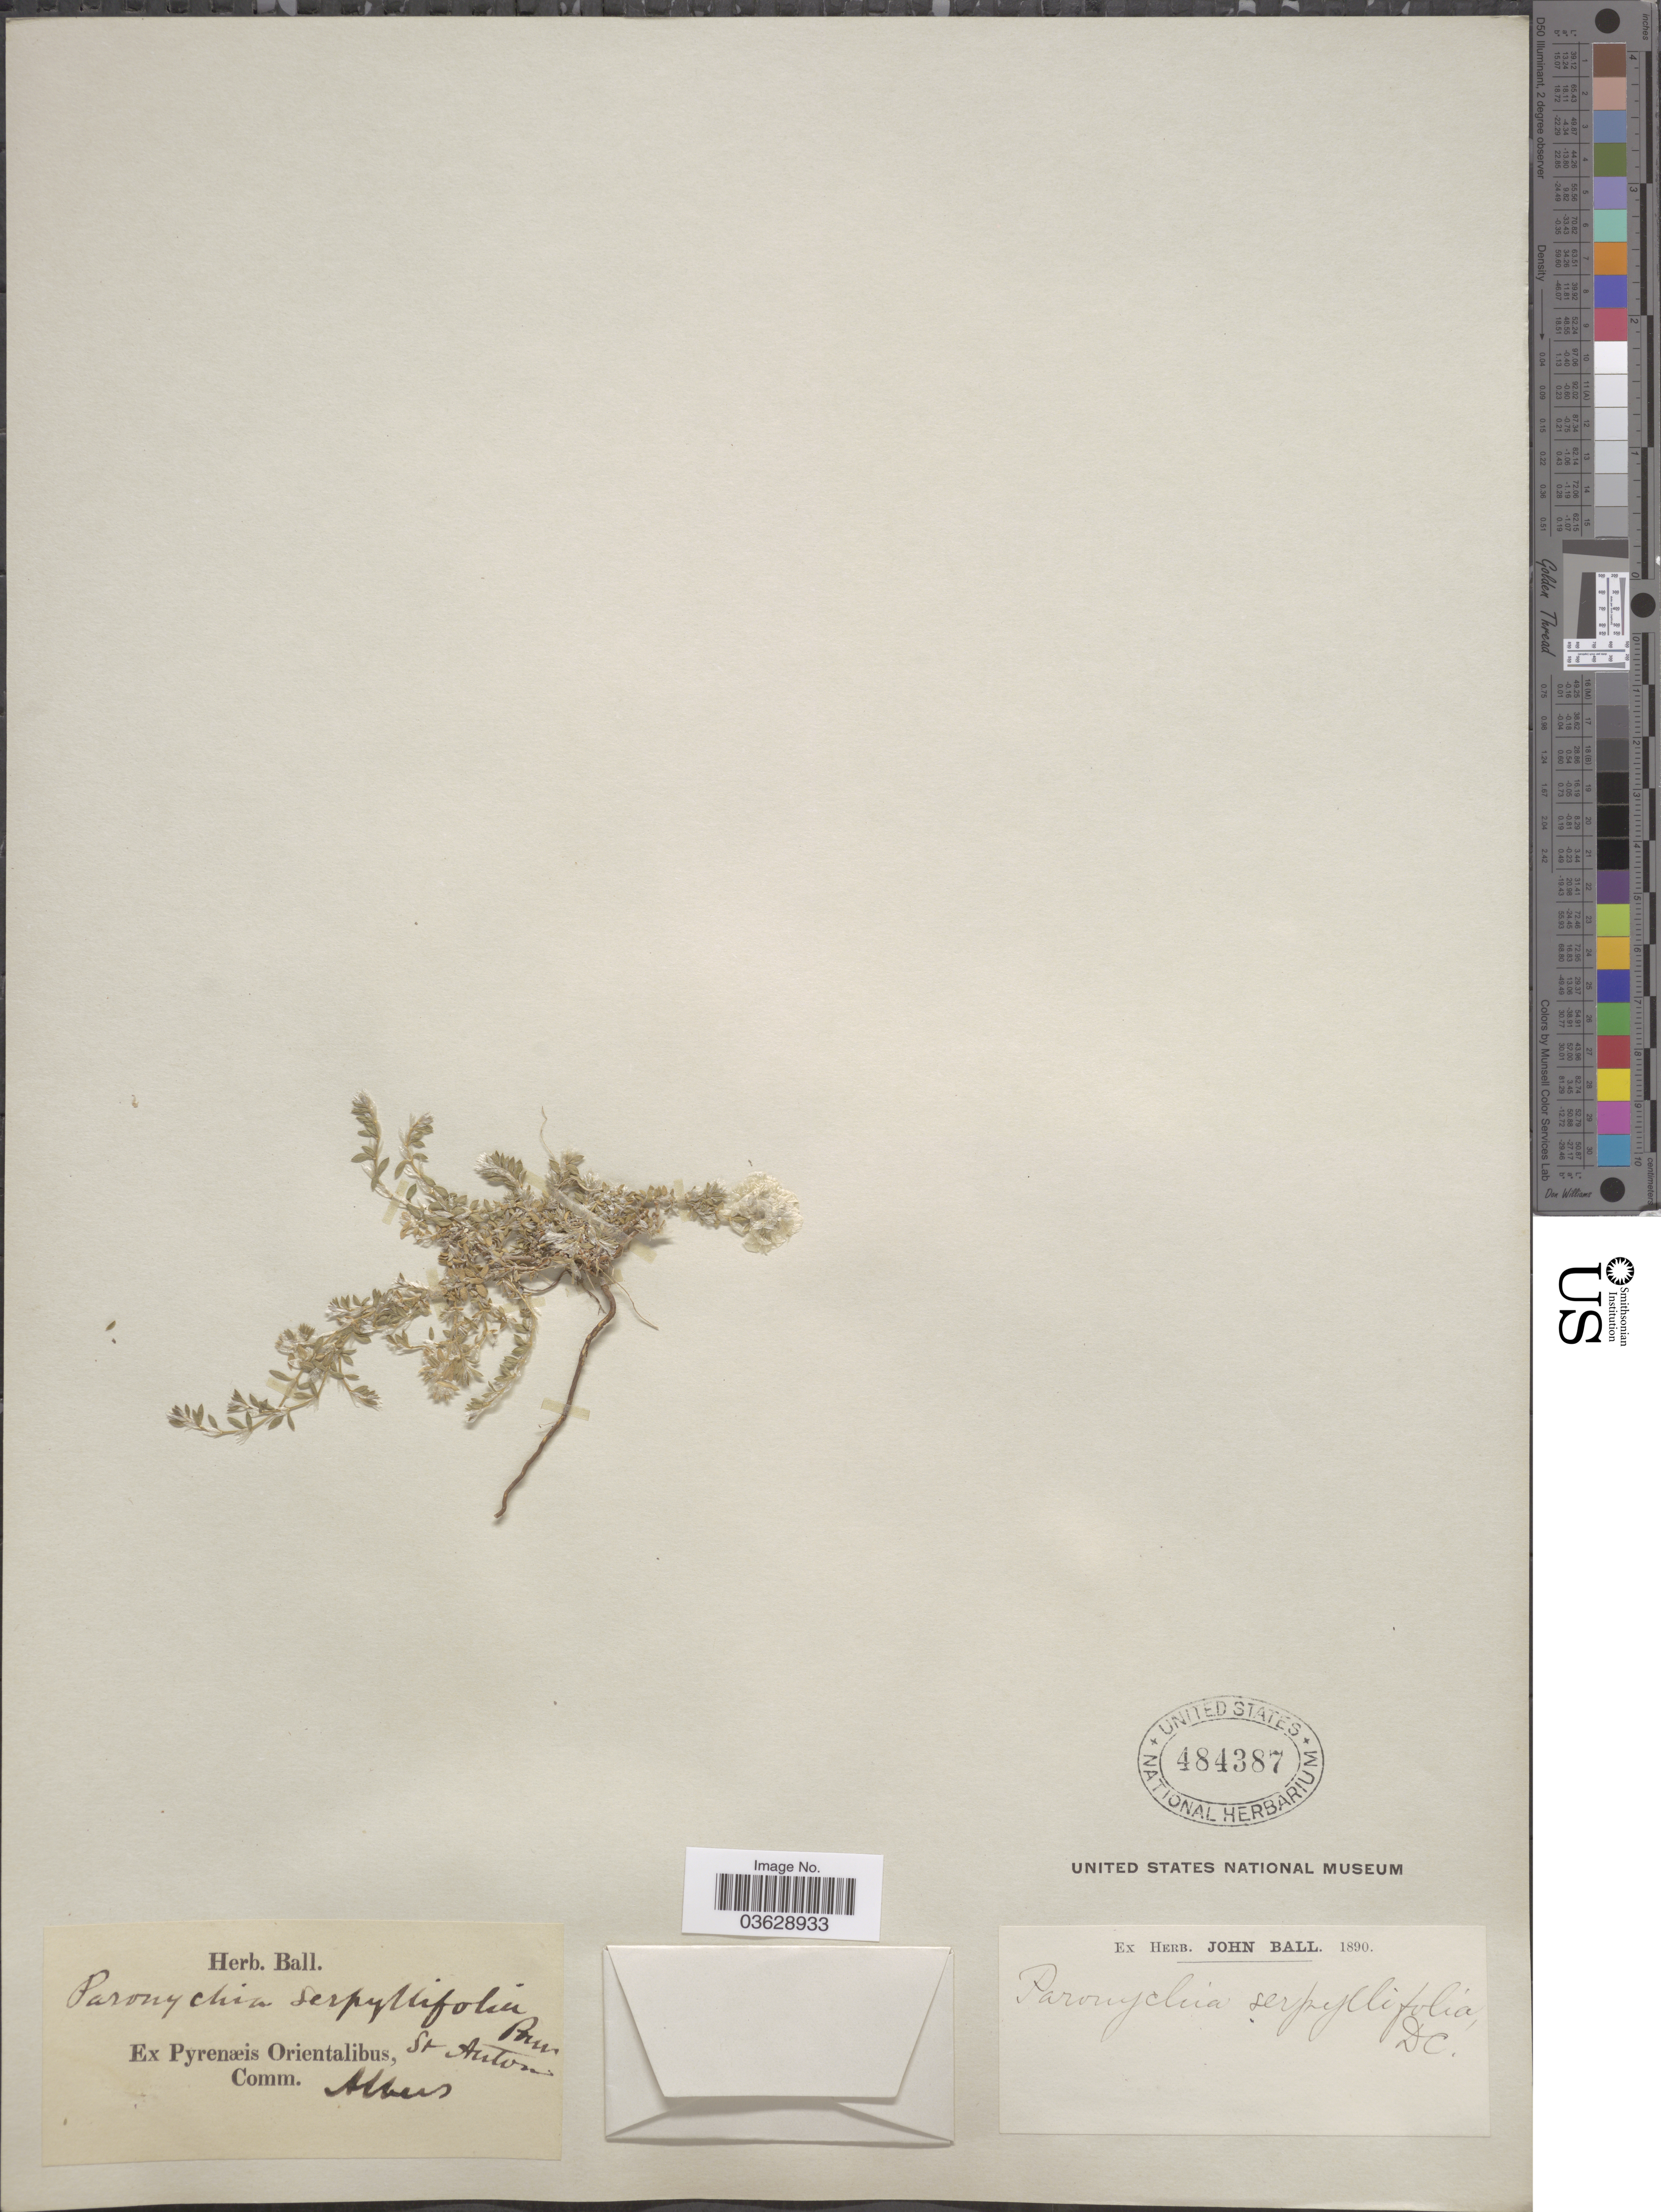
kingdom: Plantae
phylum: Tracheophyta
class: Magnoliopsida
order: Caryophyllales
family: Caryophyllaceae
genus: Paronychia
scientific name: Paronychia kapela subsp. serpyllifolia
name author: (Chaix) Graebn.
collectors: ex herb. John Ball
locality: Ex Pyrenæis Orientalibus, St Anton.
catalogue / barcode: US 484387